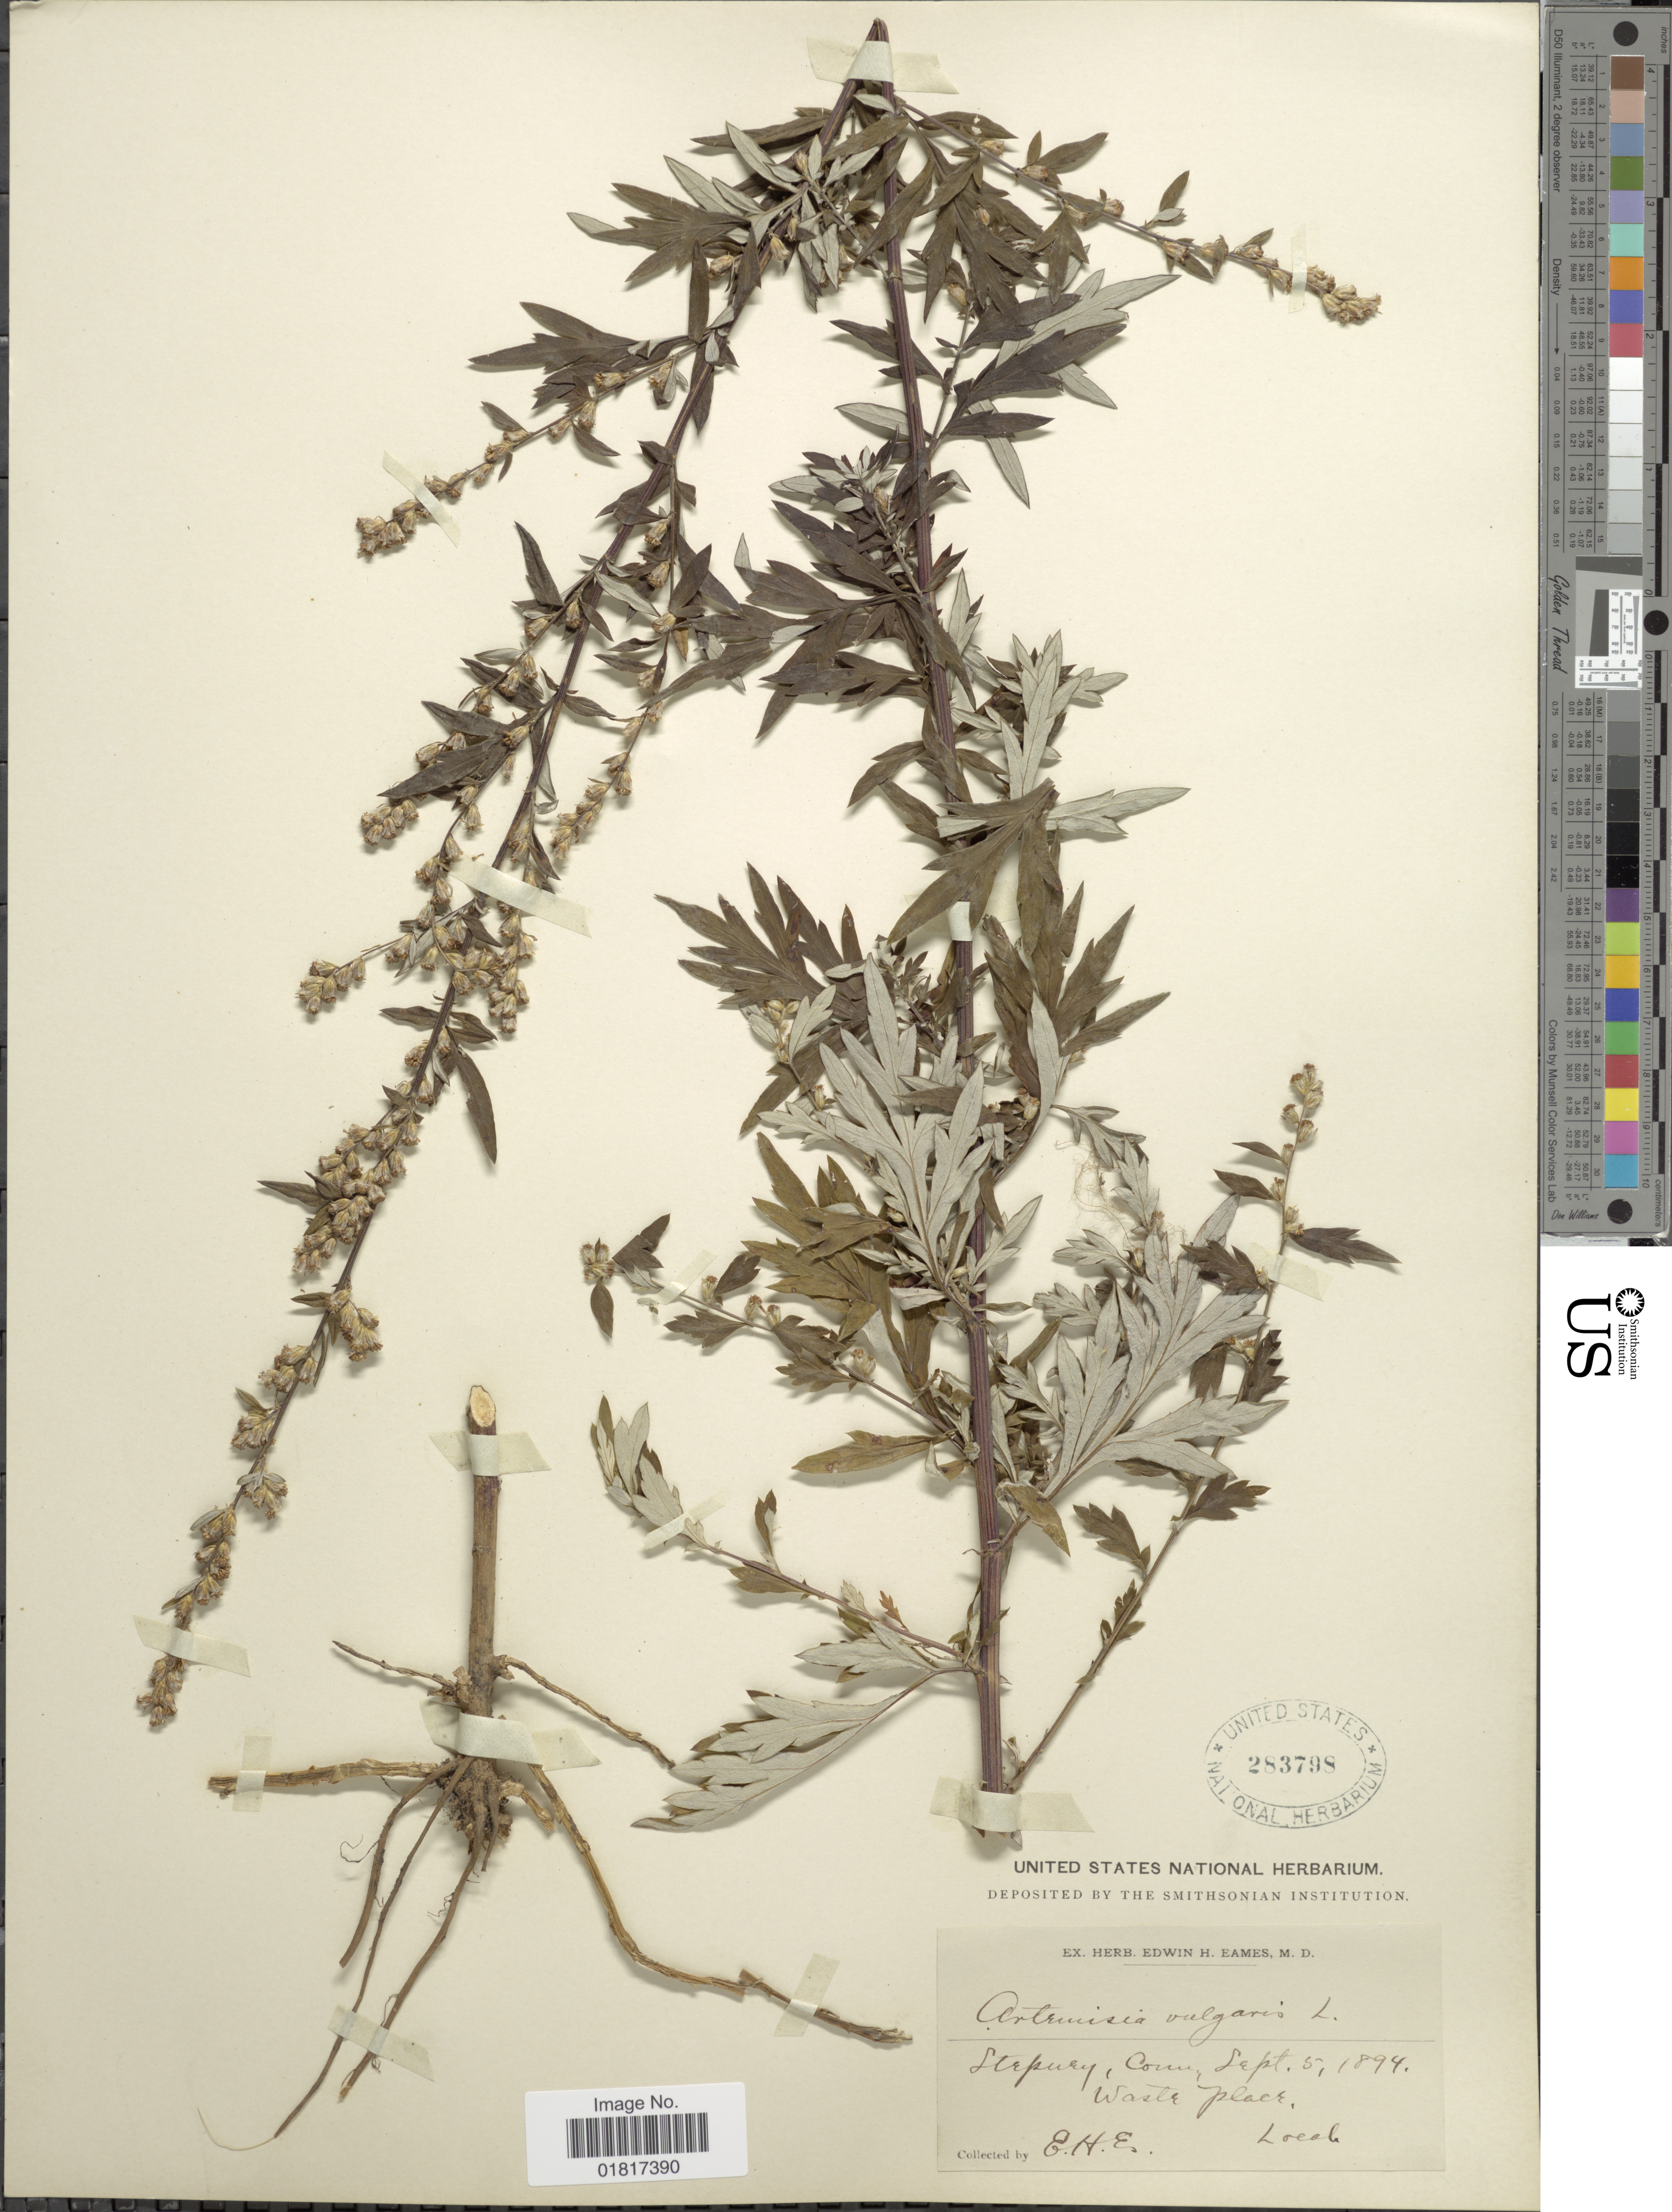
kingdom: Plantae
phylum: Tracheophyta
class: Magnoliopsida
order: Asterales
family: Asteraceae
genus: Artemisia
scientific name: Artemisia vulgaris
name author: L.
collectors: E. H. Eames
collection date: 1894-09-05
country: United States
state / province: Connecticut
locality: Stepury, Waste place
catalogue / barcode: US 283798